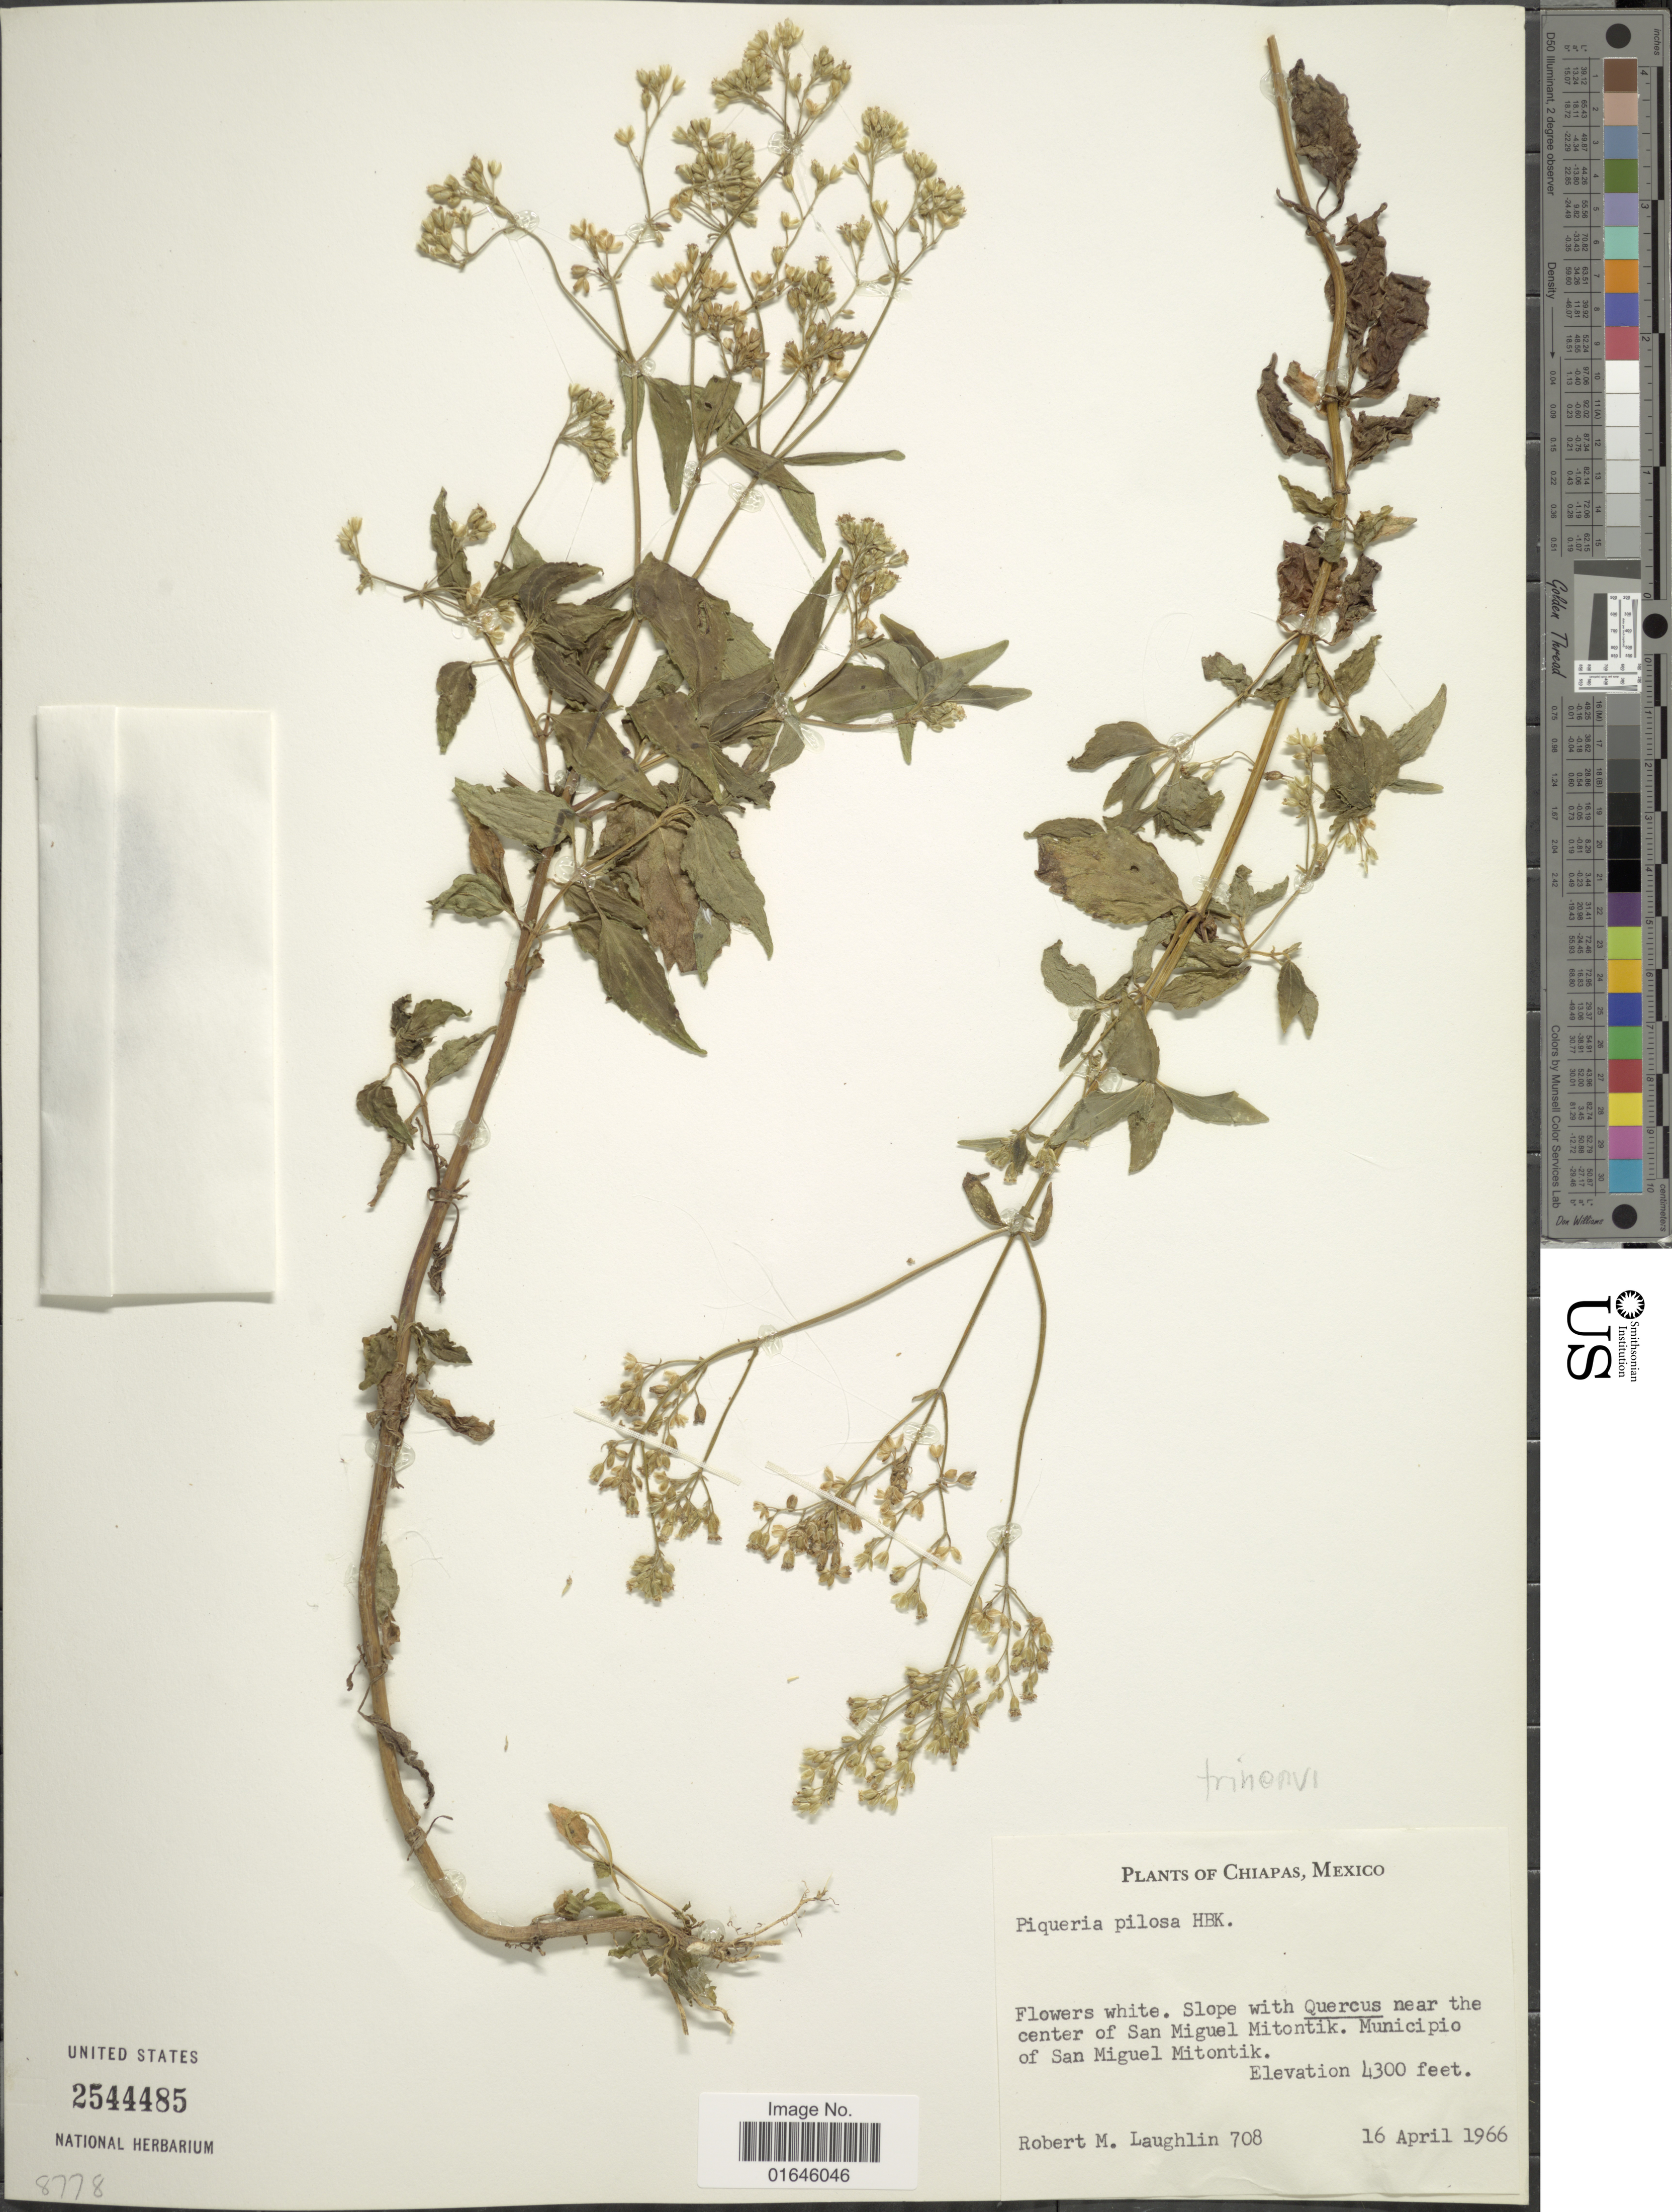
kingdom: Plantae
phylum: Tracheophyta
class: Magnoliopsida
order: Asterales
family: Asteraceae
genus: Piqueria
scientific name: Piqueria trinervia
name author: Cav.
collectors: R. M. Laughlin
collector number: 708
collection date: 1966-04-16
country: Mexico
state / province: Chiapas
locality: Near the center of San Miguel Mitontik, Municipio of San Miguel Mitoktik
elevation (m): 1311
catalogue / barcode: US 2544485